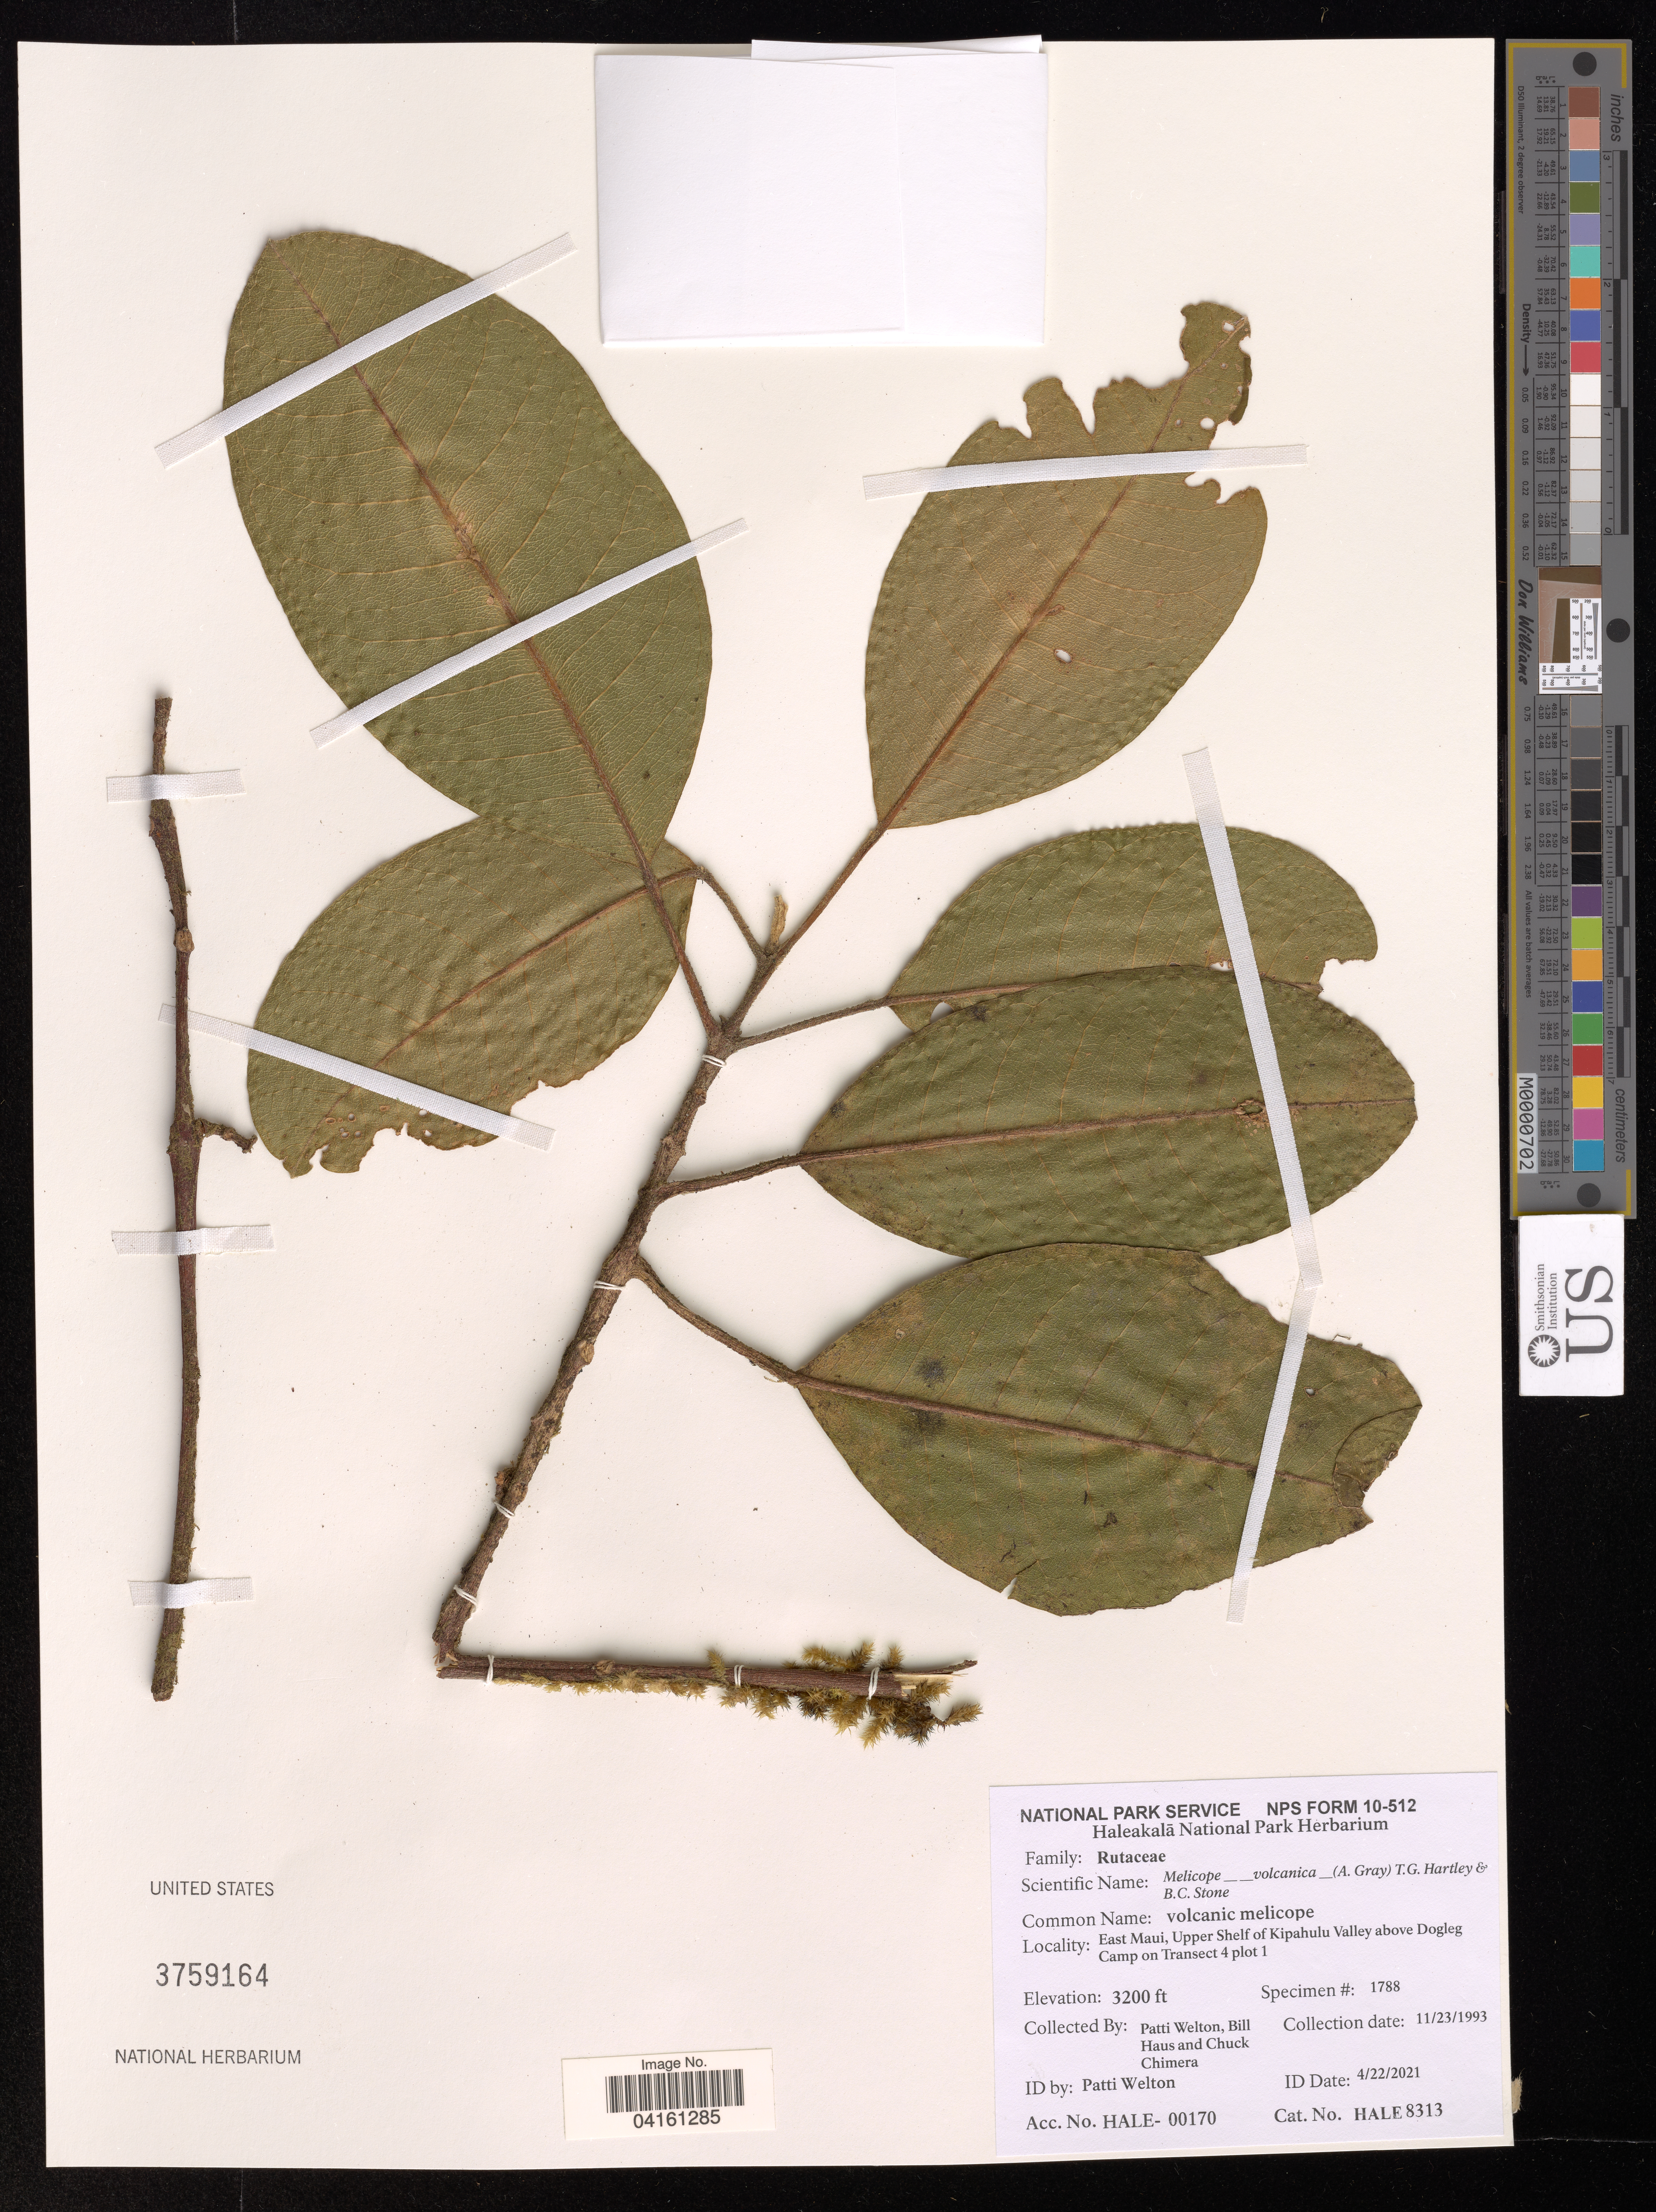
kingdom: Plantae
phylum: Tracheophyta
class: Magnoliopsida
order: Sapindales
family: Rutaceae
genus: Melicope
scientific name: Melicope volcanica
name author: (A. Gray) T.G. Hartley & B.C. Stone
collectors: P. Welton, B. Haus & C. Chimera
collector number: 1788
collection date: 1993-11-23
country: United States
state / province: Hawaii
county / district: Maui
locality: East Maui, Upper Shelf of Kipahulu Valley above Dogleg Camp on Transect 4 plot 1.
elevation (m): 975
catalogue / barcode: US 3759164